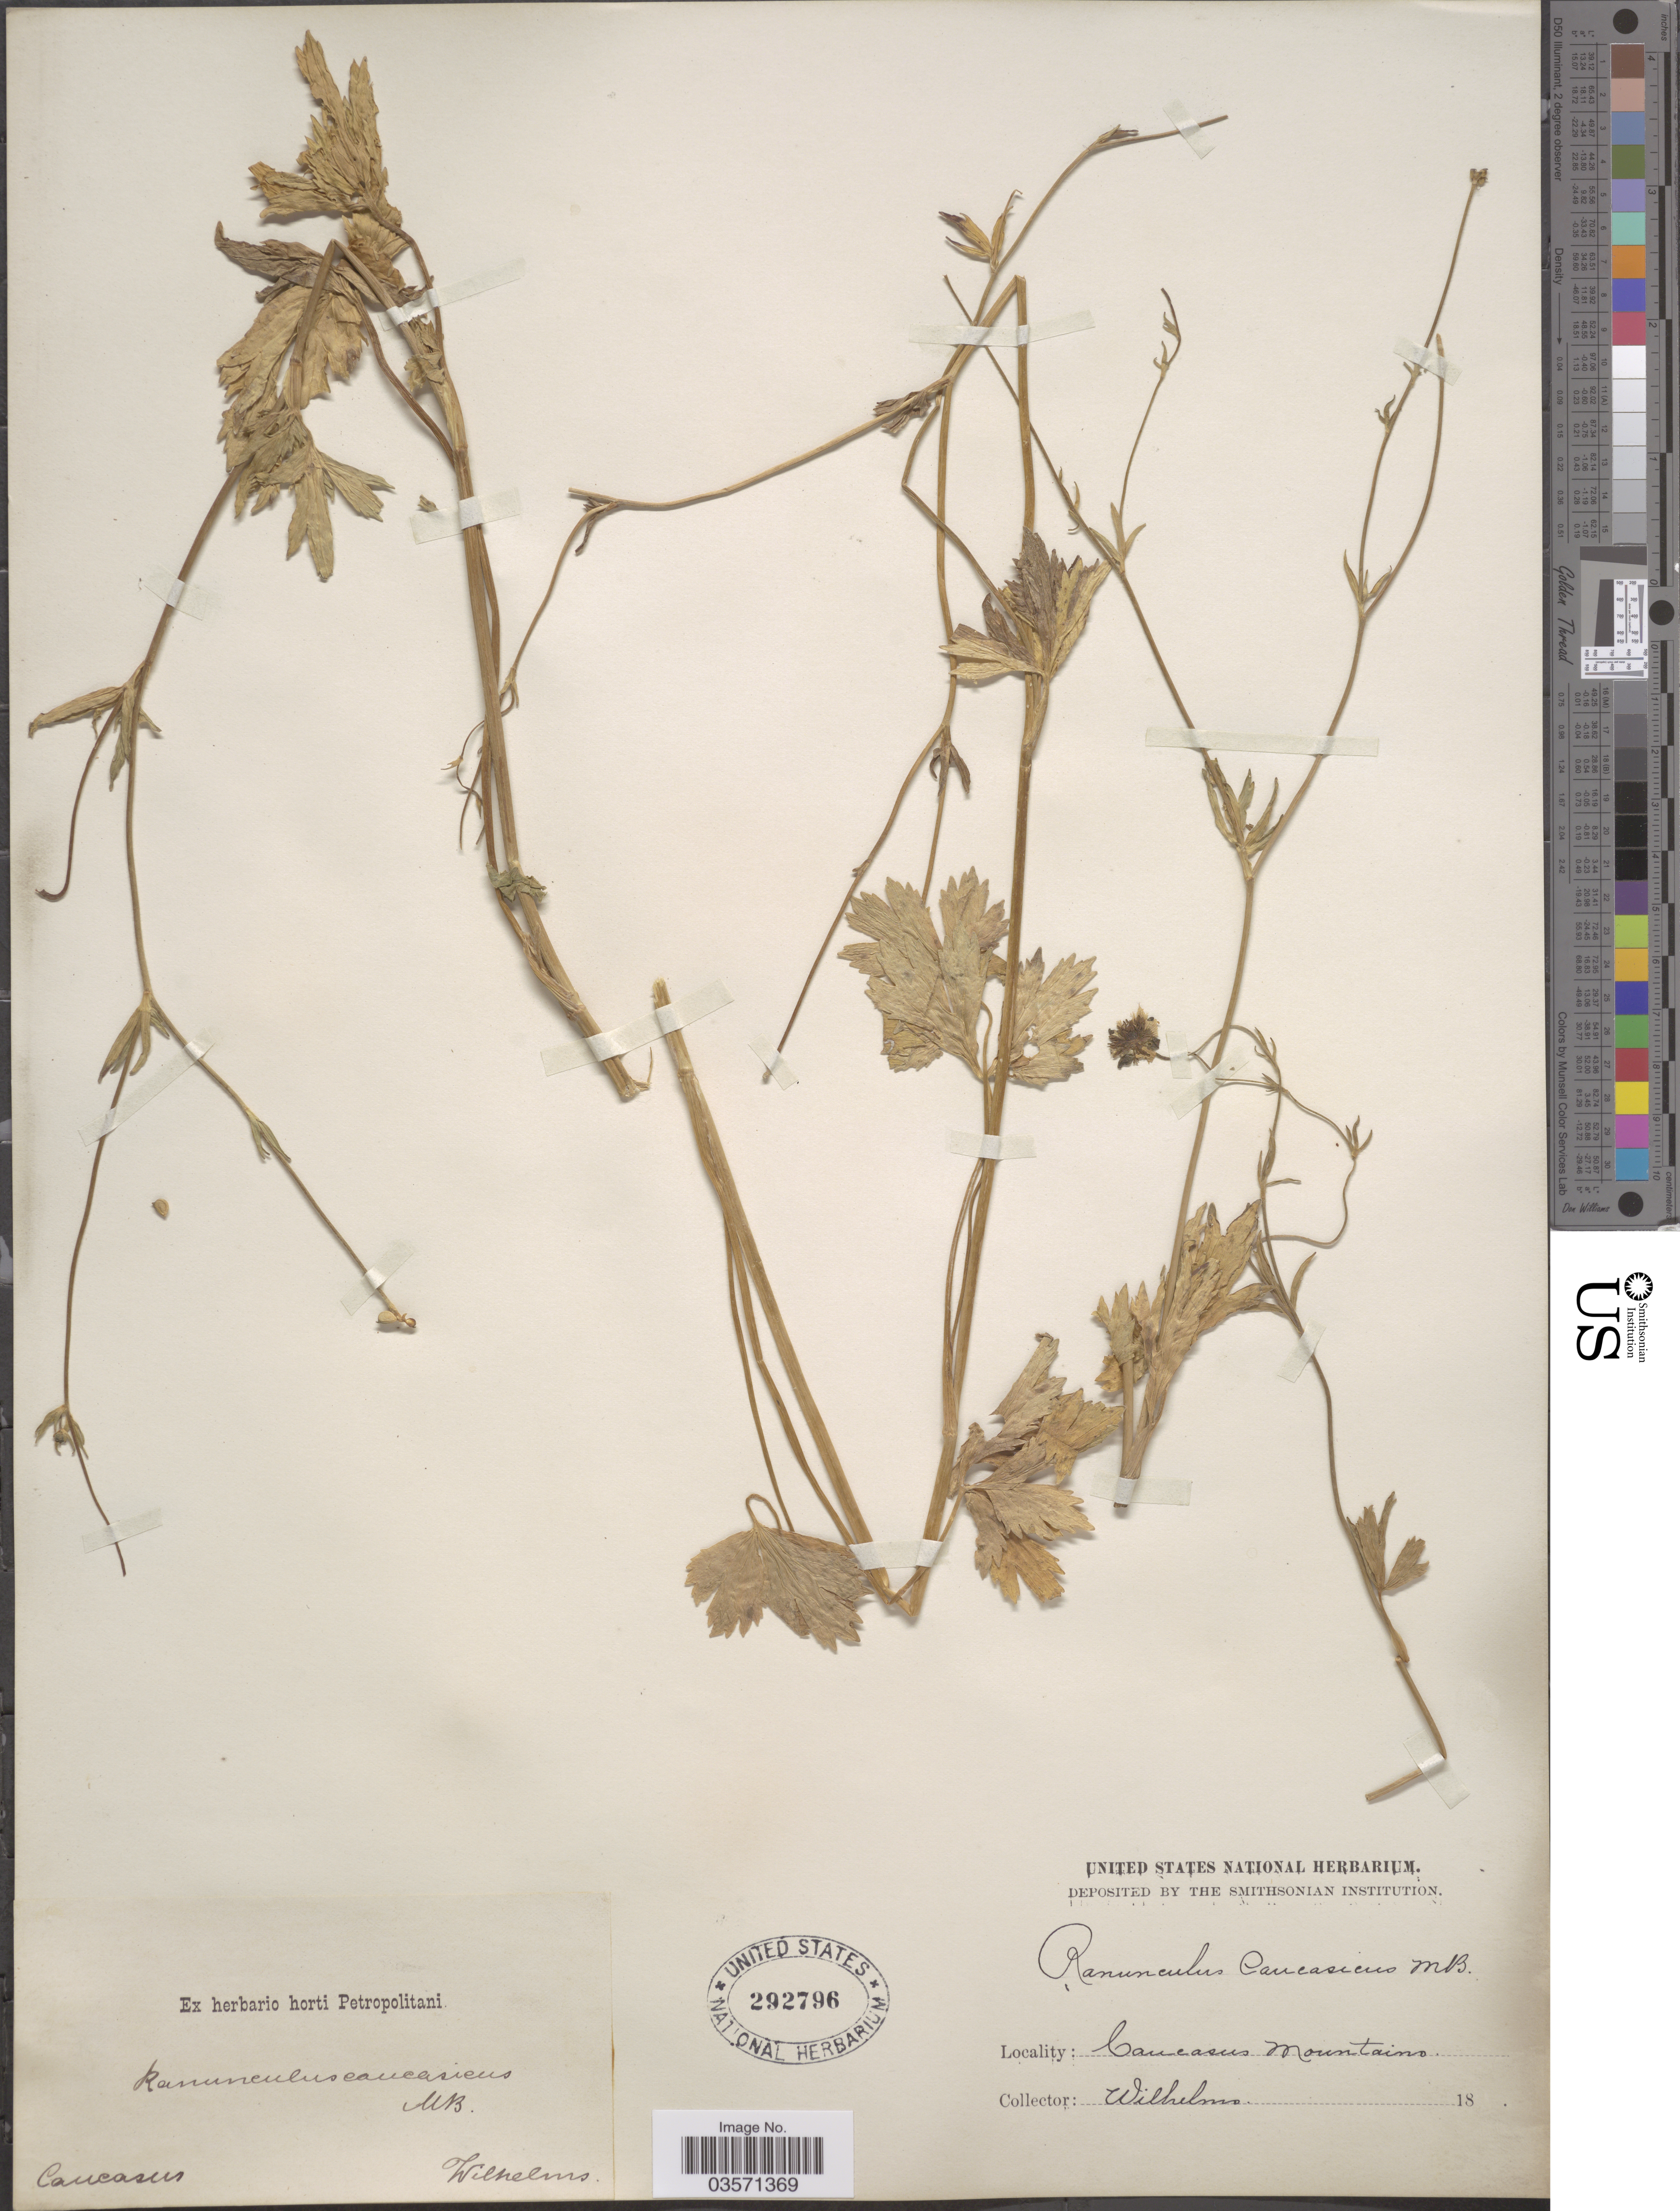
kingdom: Plantae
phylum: Tracheophyta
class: Magnoliopsida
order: Ranunculales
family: Ranunculaceae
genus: Ranunculus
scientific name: Ranunculus caucasicus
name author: M. Bieb.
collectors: C. Wilhelms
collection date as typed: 18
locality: Caucasus Mountains.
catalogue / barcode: US 292796